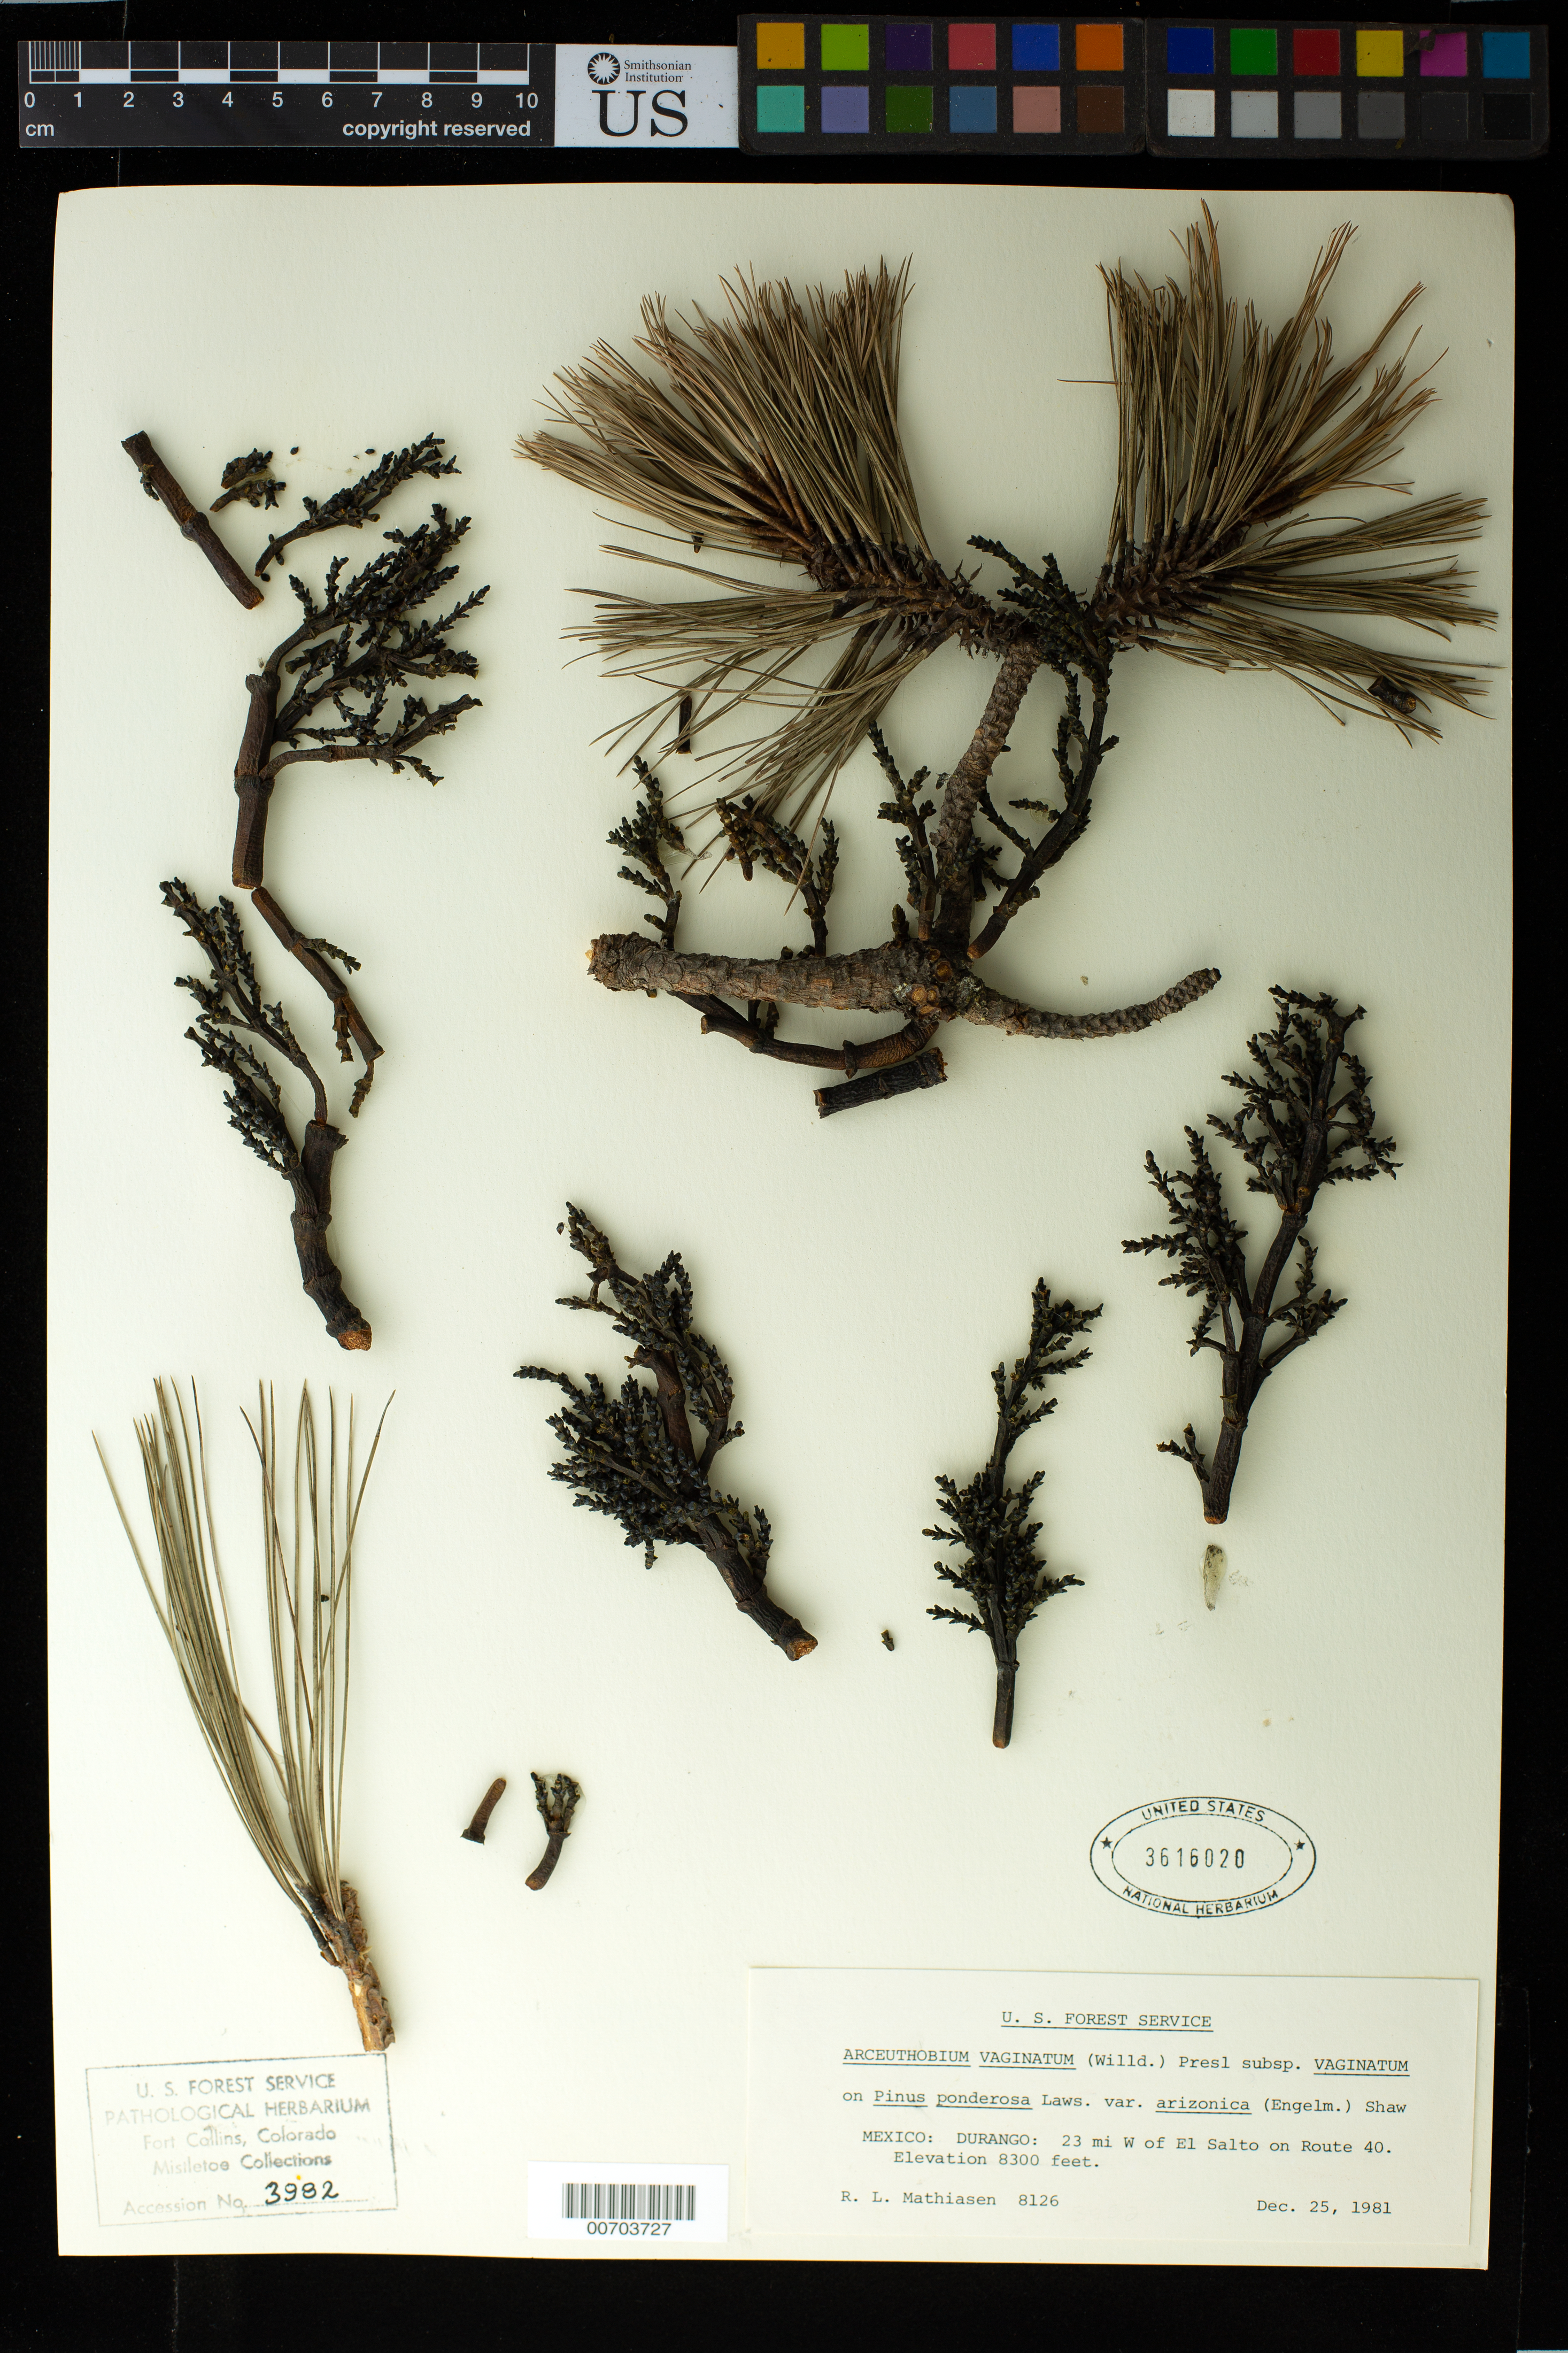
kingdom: Plantae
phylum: Tracheophyta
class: Magnoliopsida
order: Santalales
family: Viscaceae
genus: Arceuthobium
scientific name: Arceuthobium vaginatum subsp. vaginatum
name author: (Humb. & Bonpl. ex Willd.) J. Presl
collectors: R. Mathiasen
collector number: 8126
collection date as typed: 26 Dec 1981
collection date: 1981-12-26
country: Mexico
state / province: Durango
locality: El Salto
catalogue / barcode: US 3616020